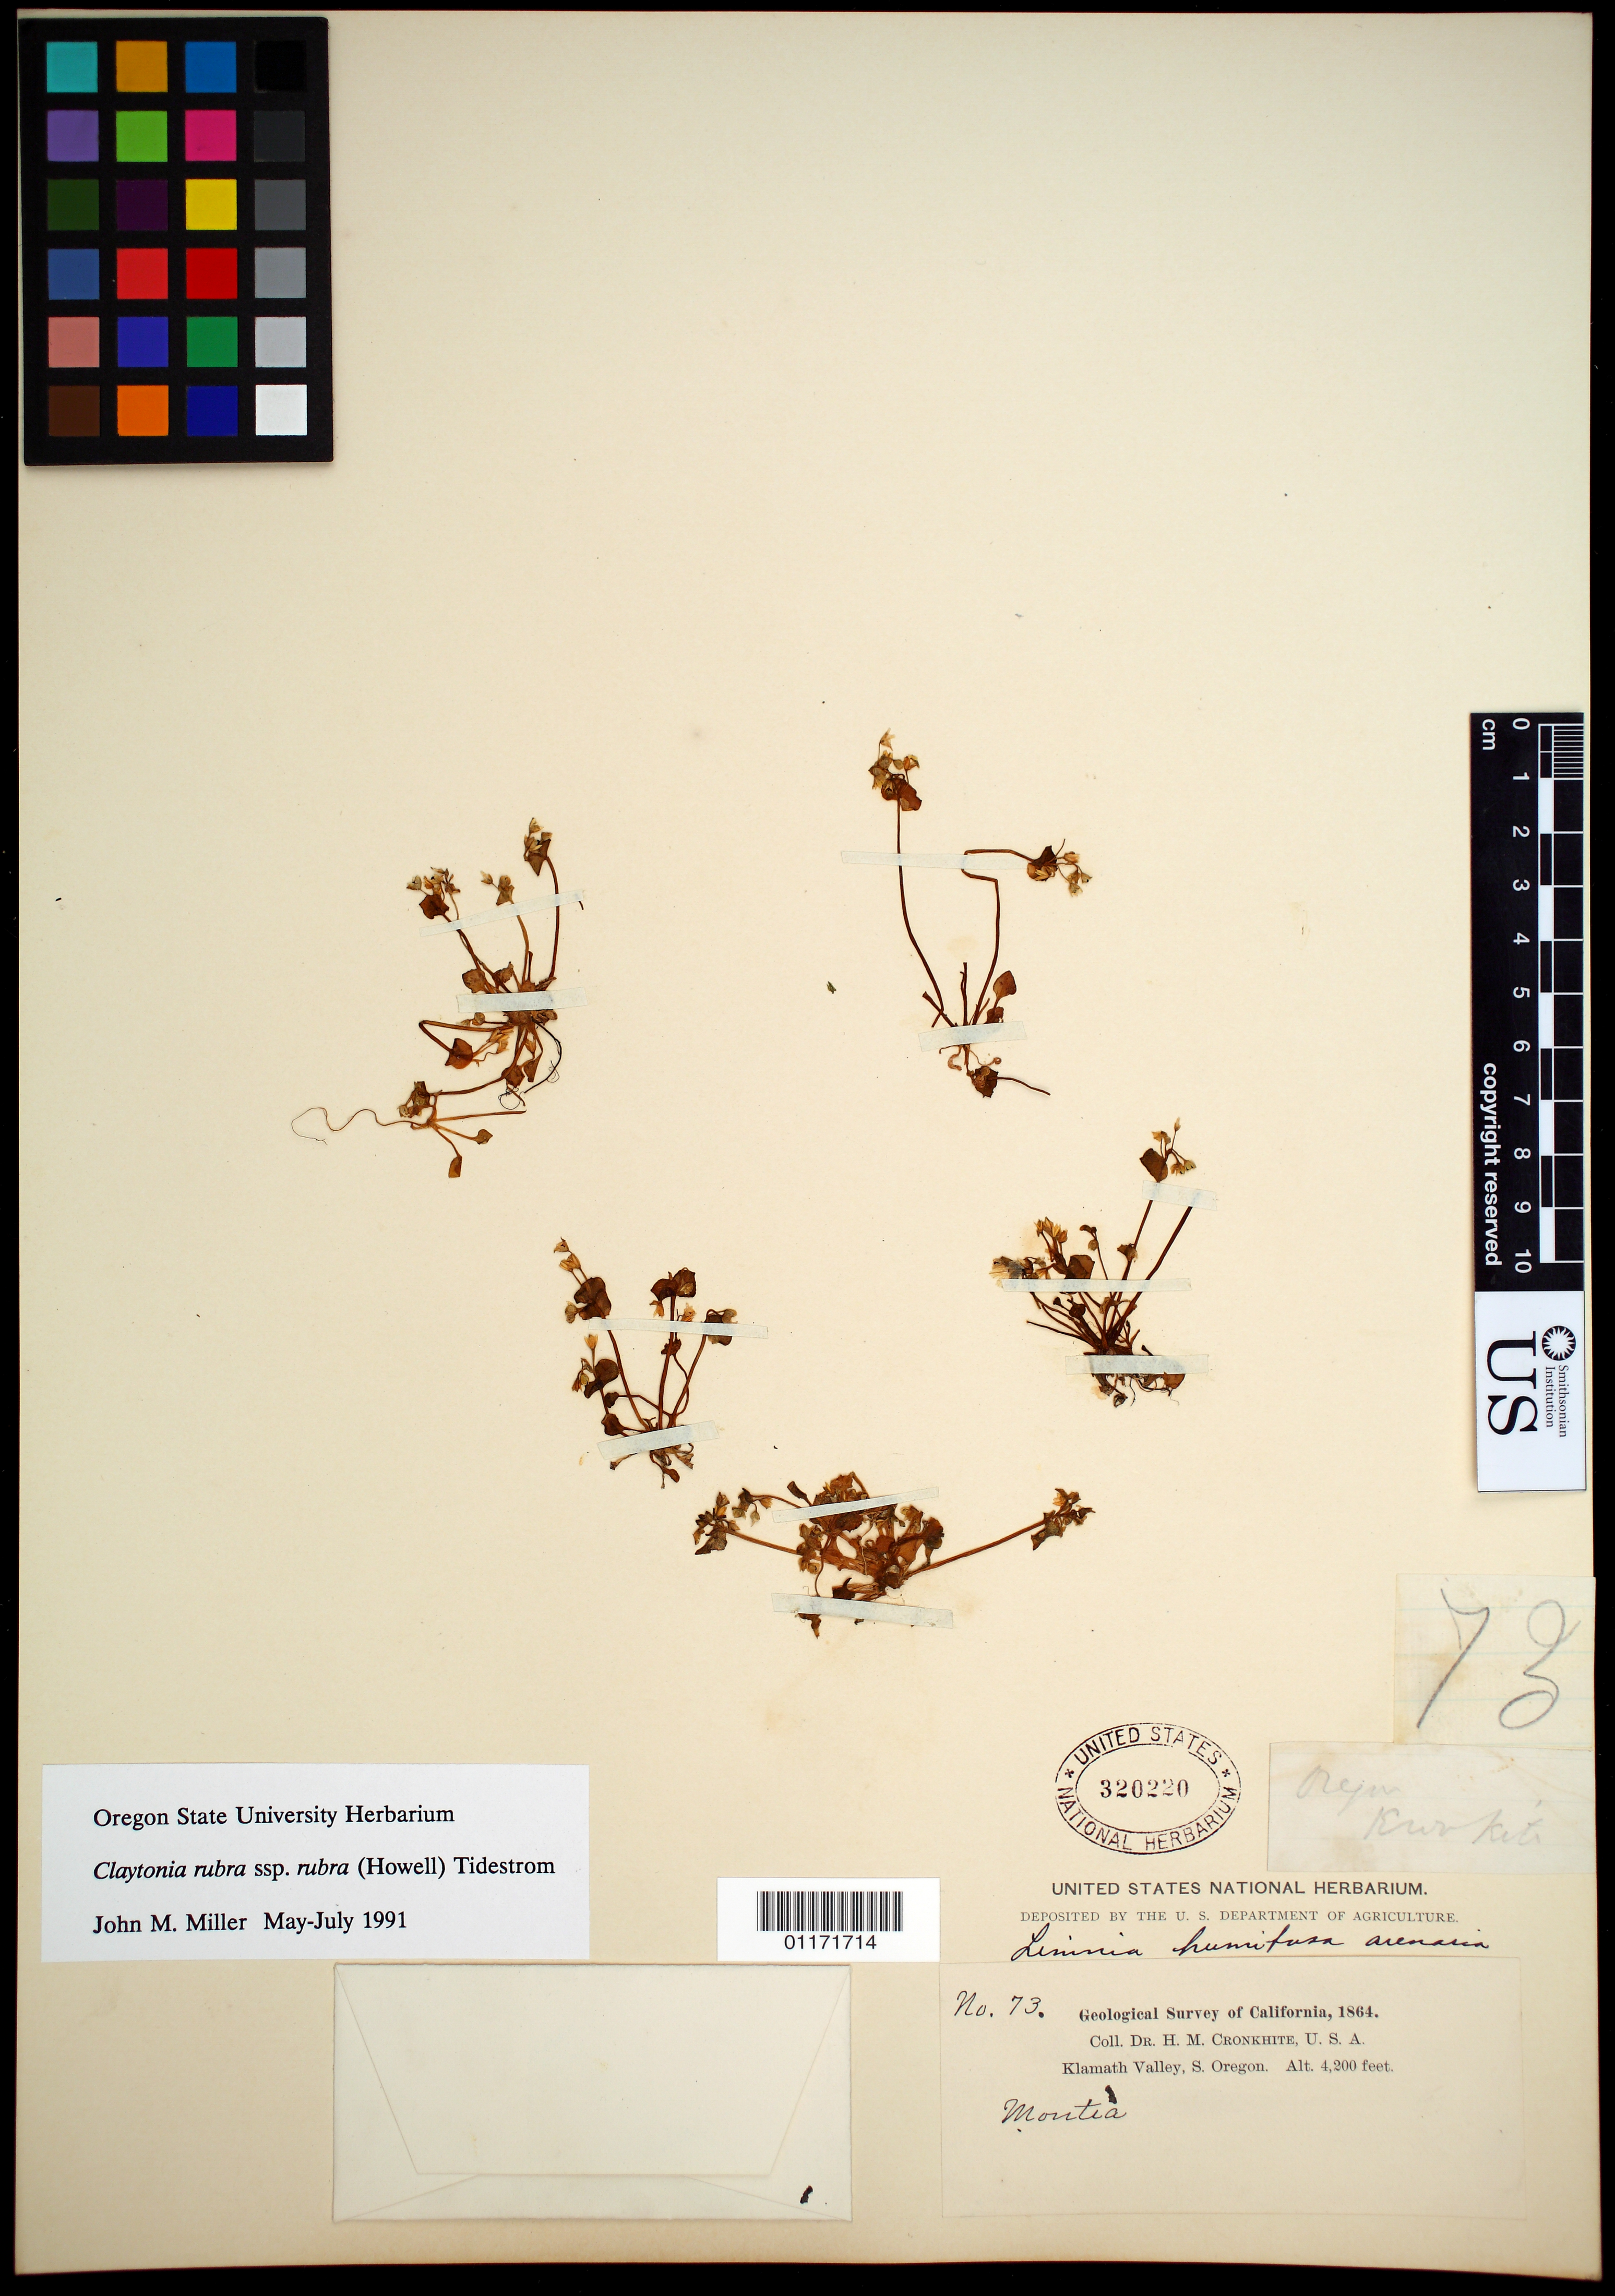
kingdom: Plantae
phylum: Tracheophyta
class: Magnoliopsida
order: Caryophyllales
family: Montiaceae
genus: Claytonia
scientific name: Claytonia rubra subsp. rubra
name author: (Howell) Tidestr.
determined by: Miller, John M.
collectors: H. M. Cronkhite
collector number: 73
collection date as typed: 1864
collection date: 1864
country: United States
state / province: Oregon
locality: Klamath Valley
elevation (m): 1280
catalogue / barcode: US 320220